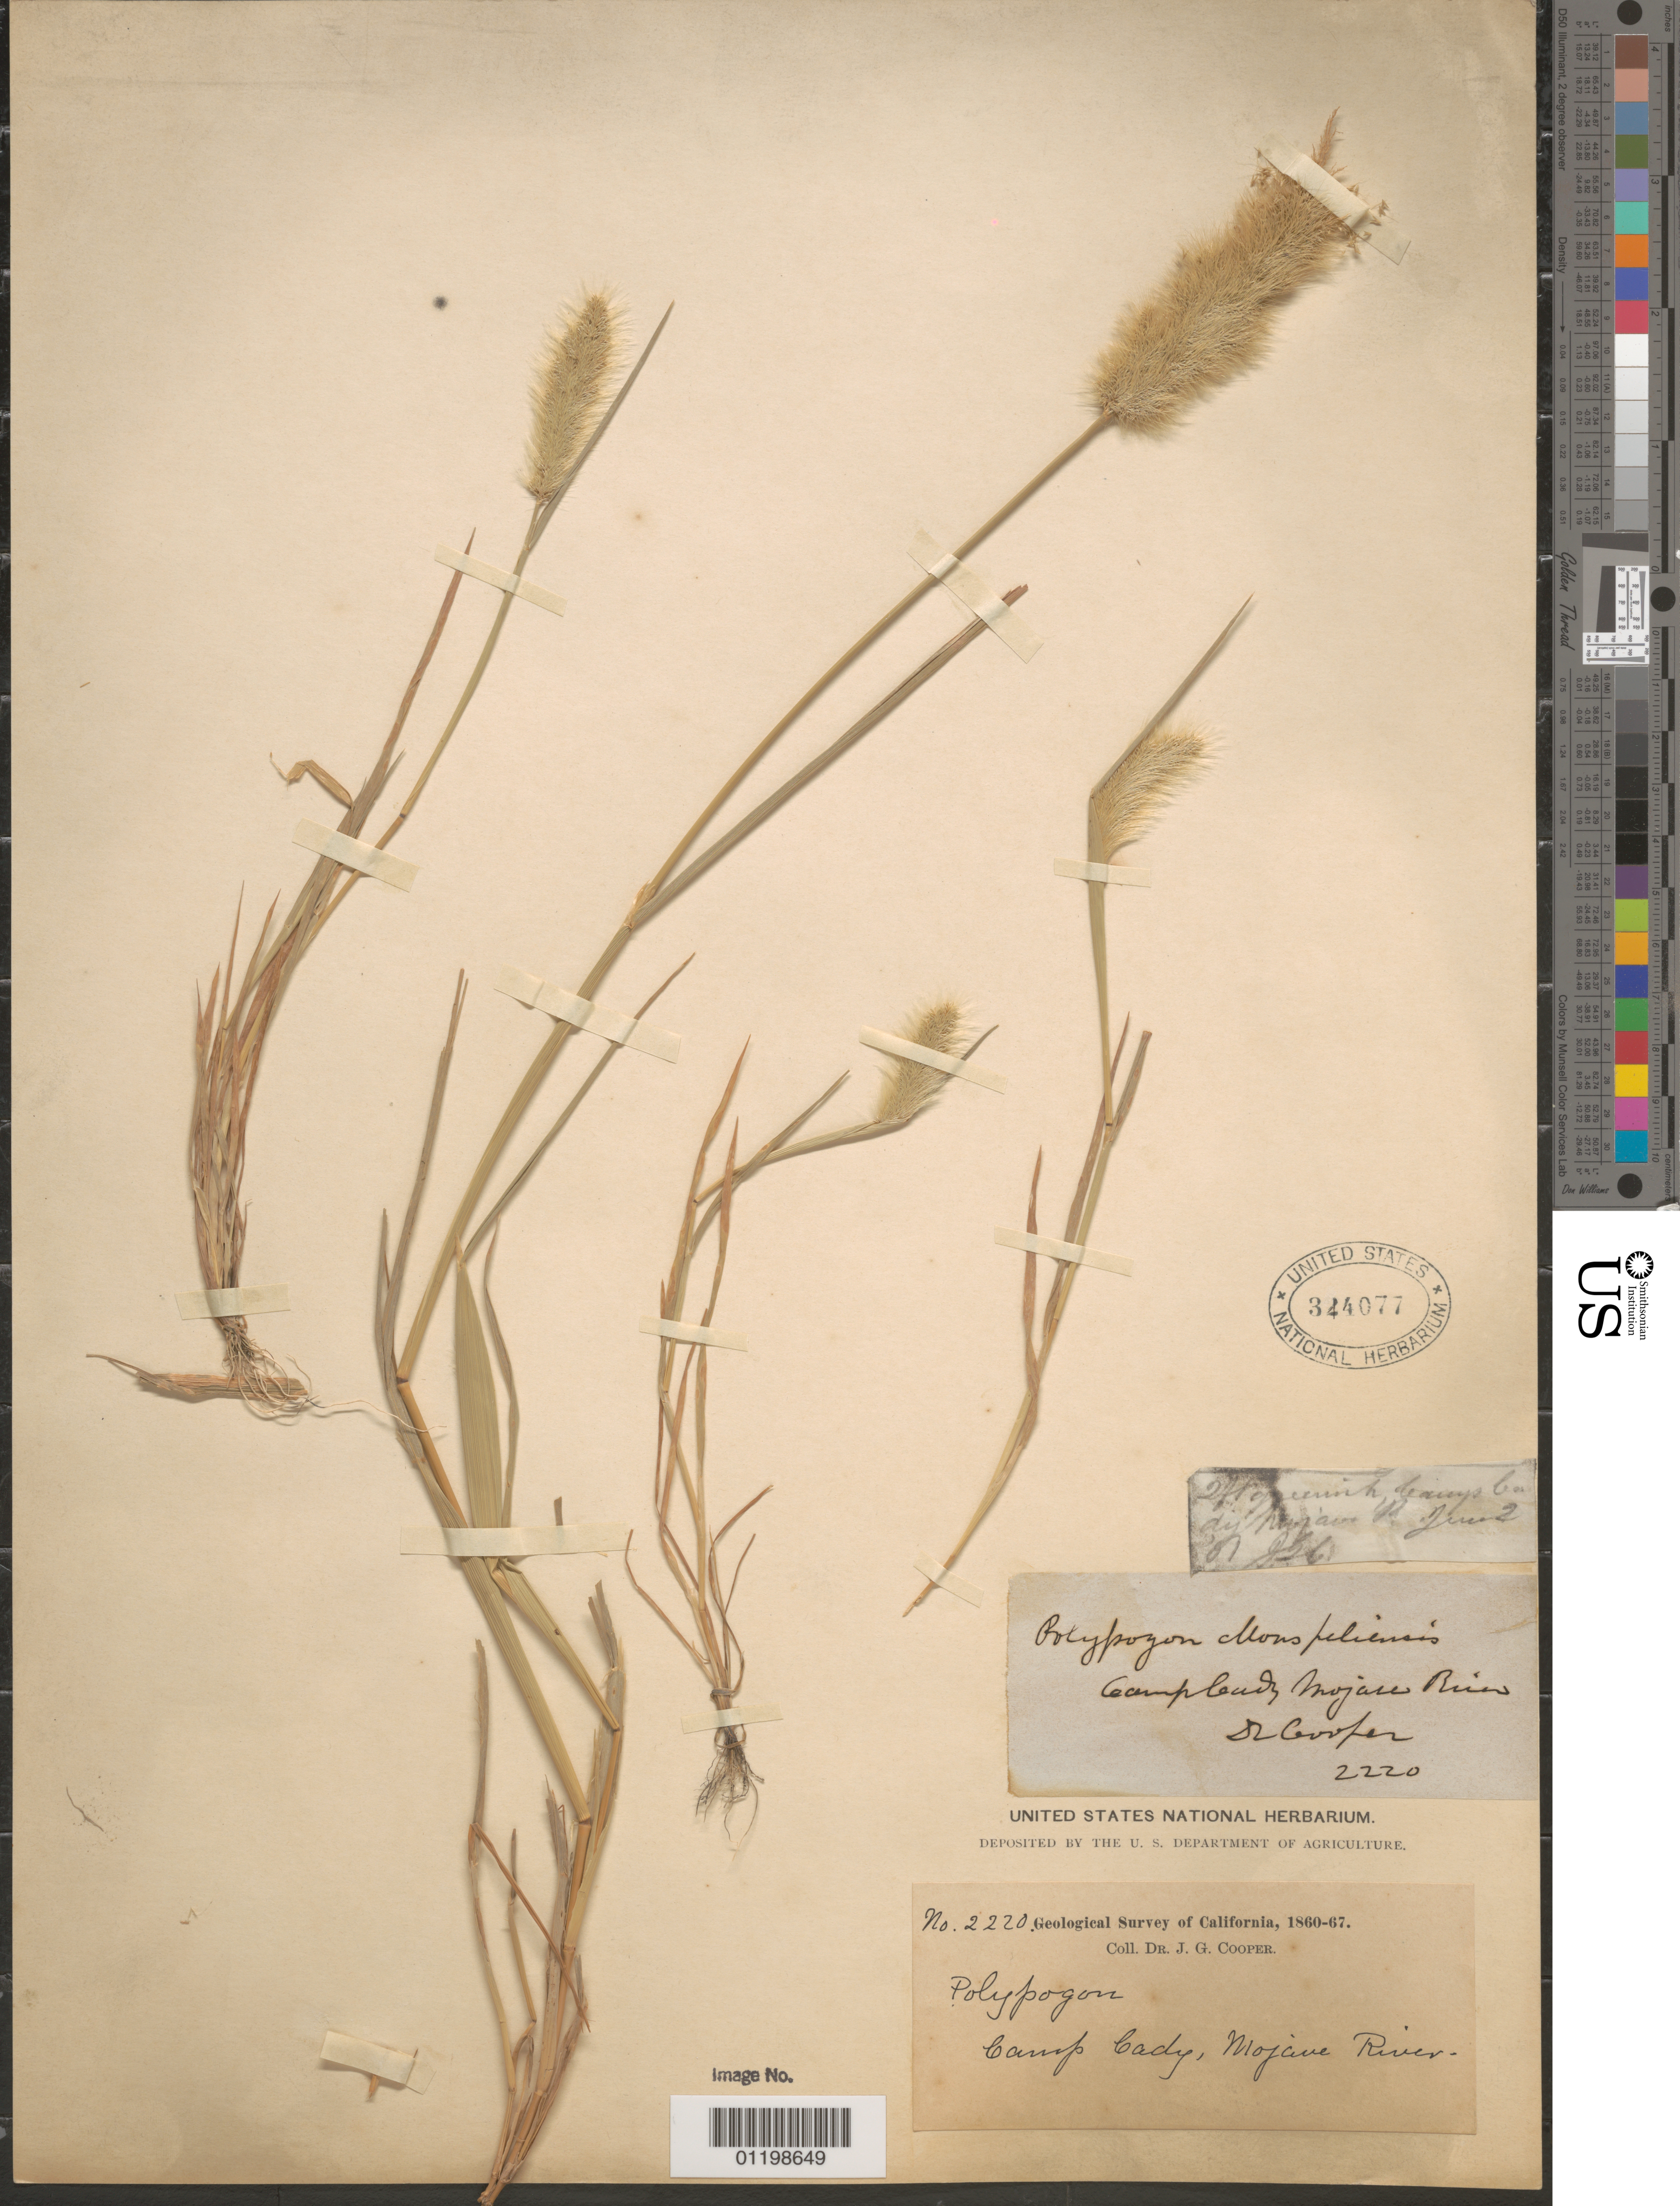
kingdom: Plantae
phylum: Tracheophyta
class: Liliopsida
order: Poales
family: Poaceae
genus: Polypogon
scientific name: Polypogon monspeliensis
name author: (L.) Desf.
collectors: J. G. Cooper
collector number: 2220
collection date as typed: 1860 to -- --- 1867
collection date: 1860/1867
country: United States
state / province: California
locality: Camp Cady, Mojave River.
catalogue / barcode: US 344077